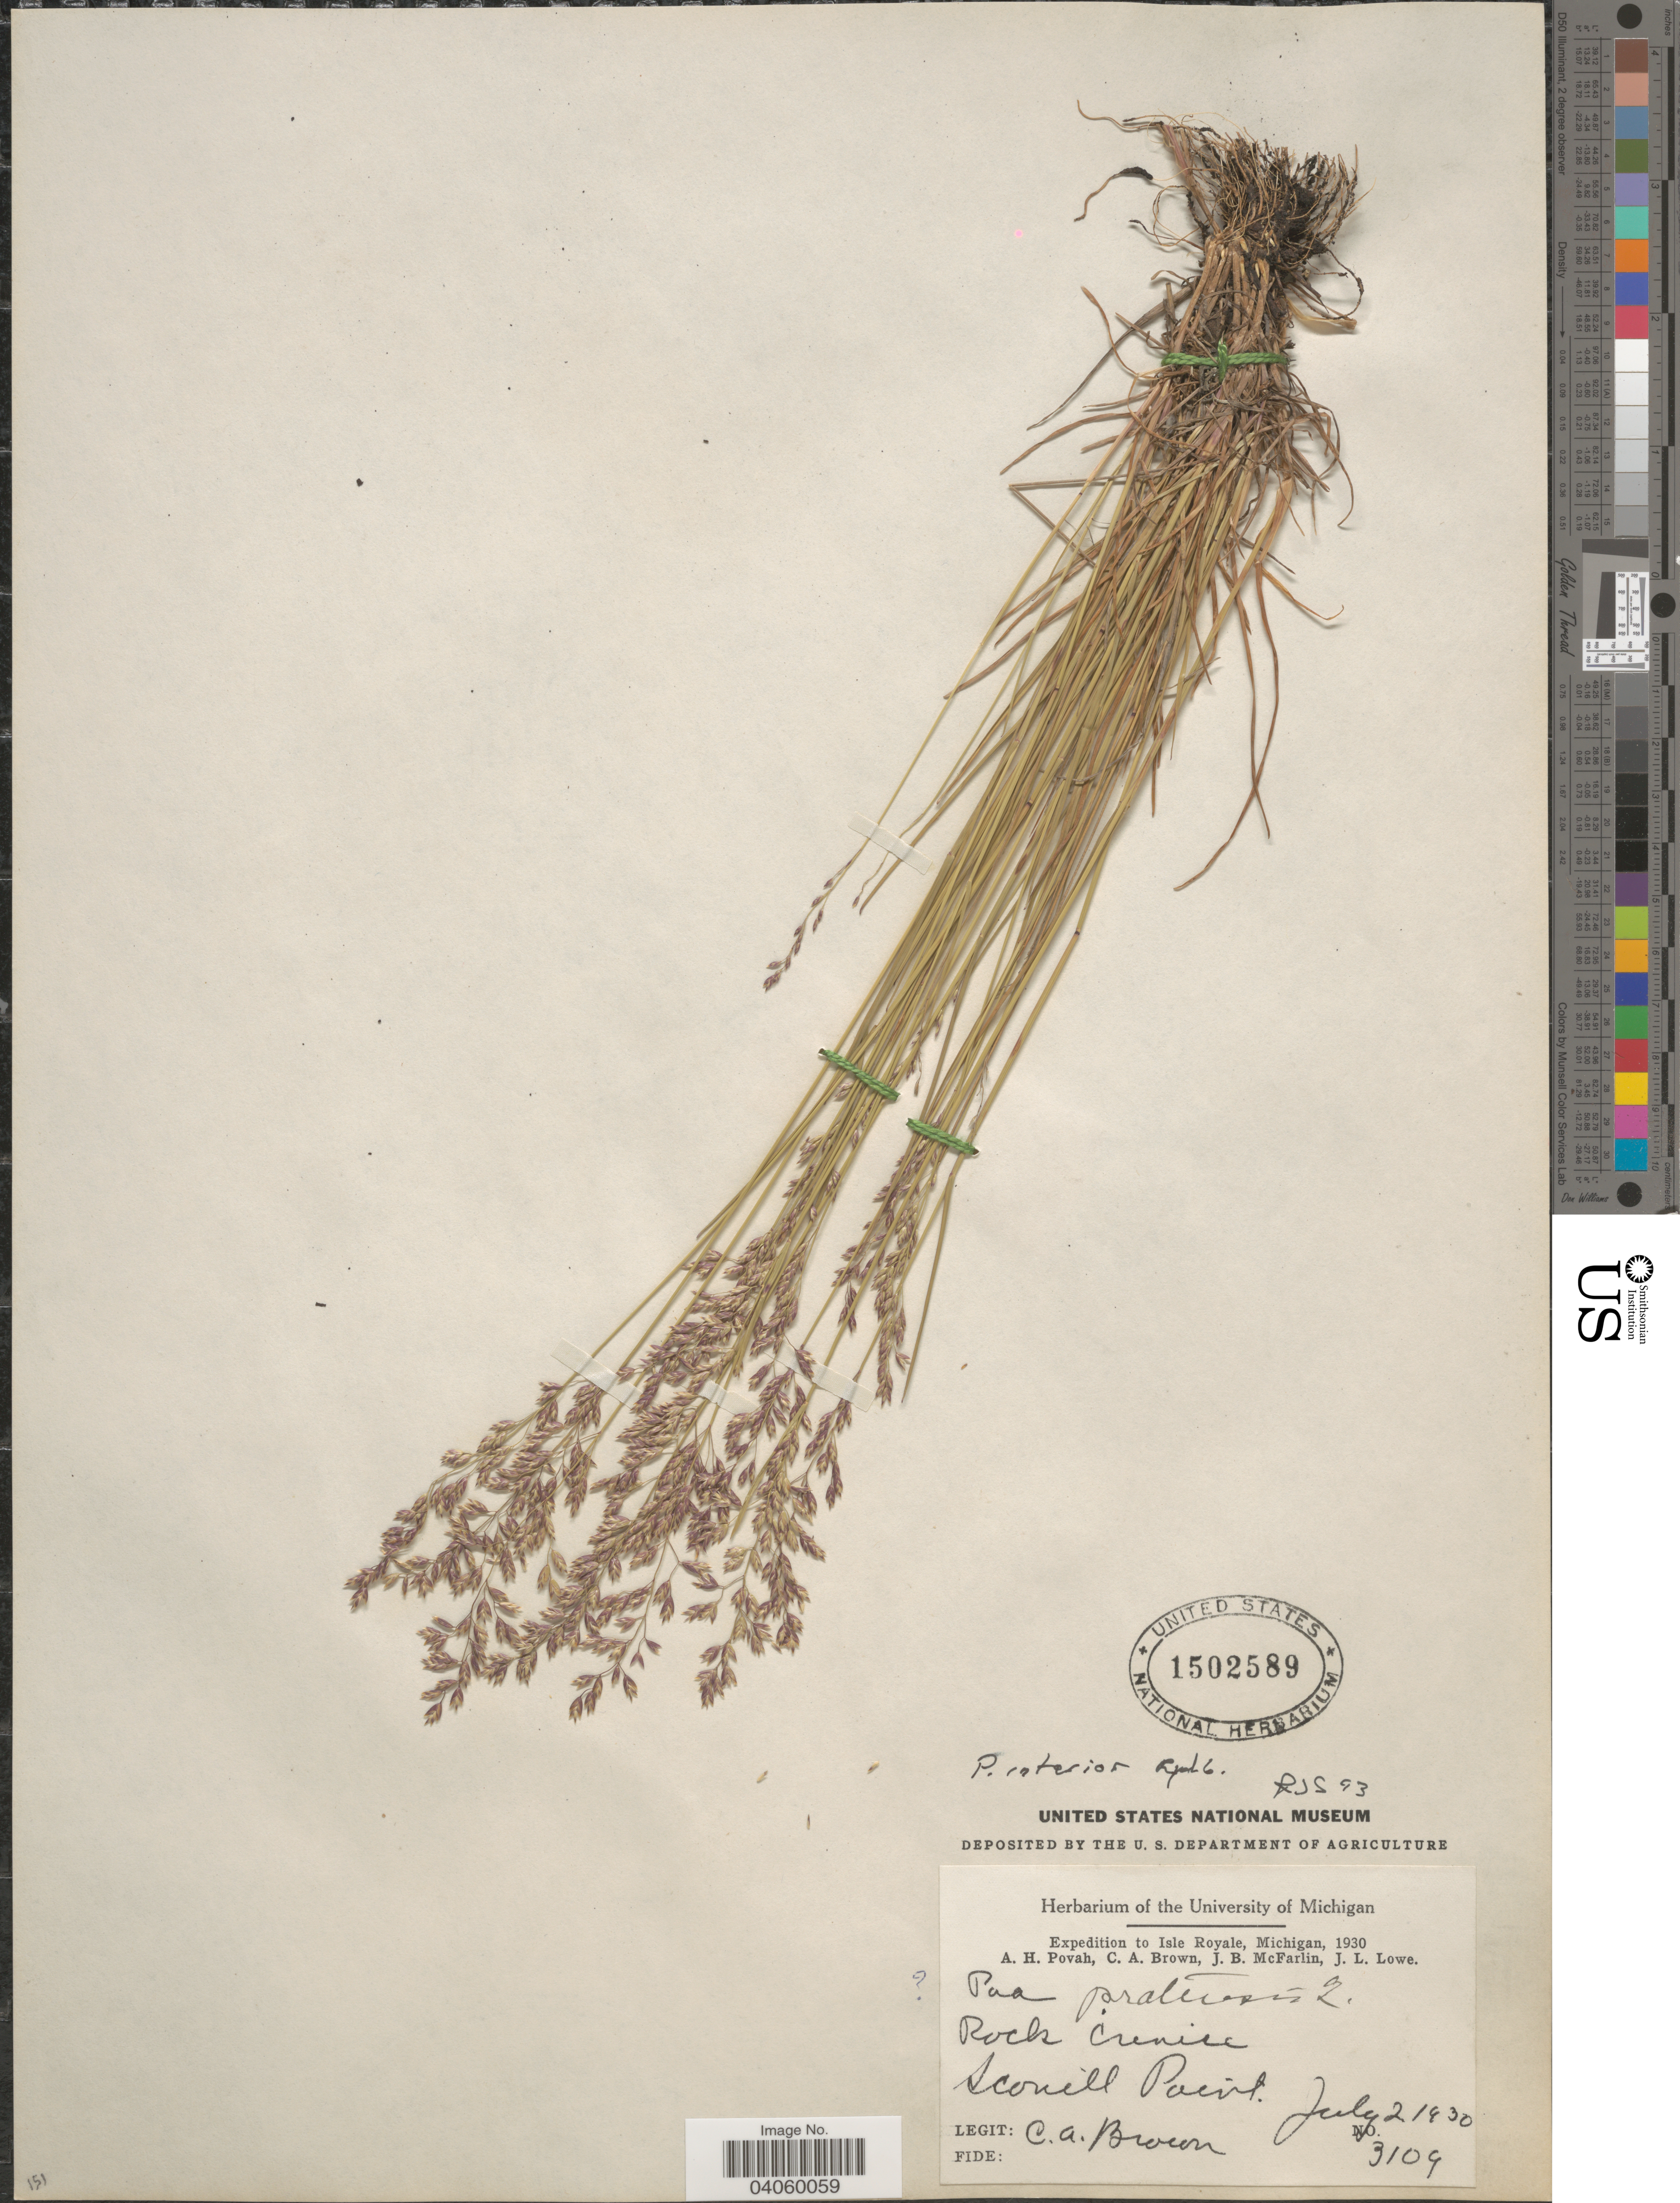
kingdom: Plantae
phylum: Tracheophyta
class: Liliopsida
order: Poales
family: Poaceae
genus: Poa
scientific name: Poa glauca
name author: Vahl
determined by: Soreng, Robert J., Research Associate (BOT), Smithsonian Institution - National Museum of Natural History (UNITED STATES)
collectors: C. A. Brown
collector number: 3109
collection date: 1930-07-02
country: United States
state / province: Michigan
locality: Isle Royale, Michigan. Sconill Point.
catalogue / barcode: US 1502589